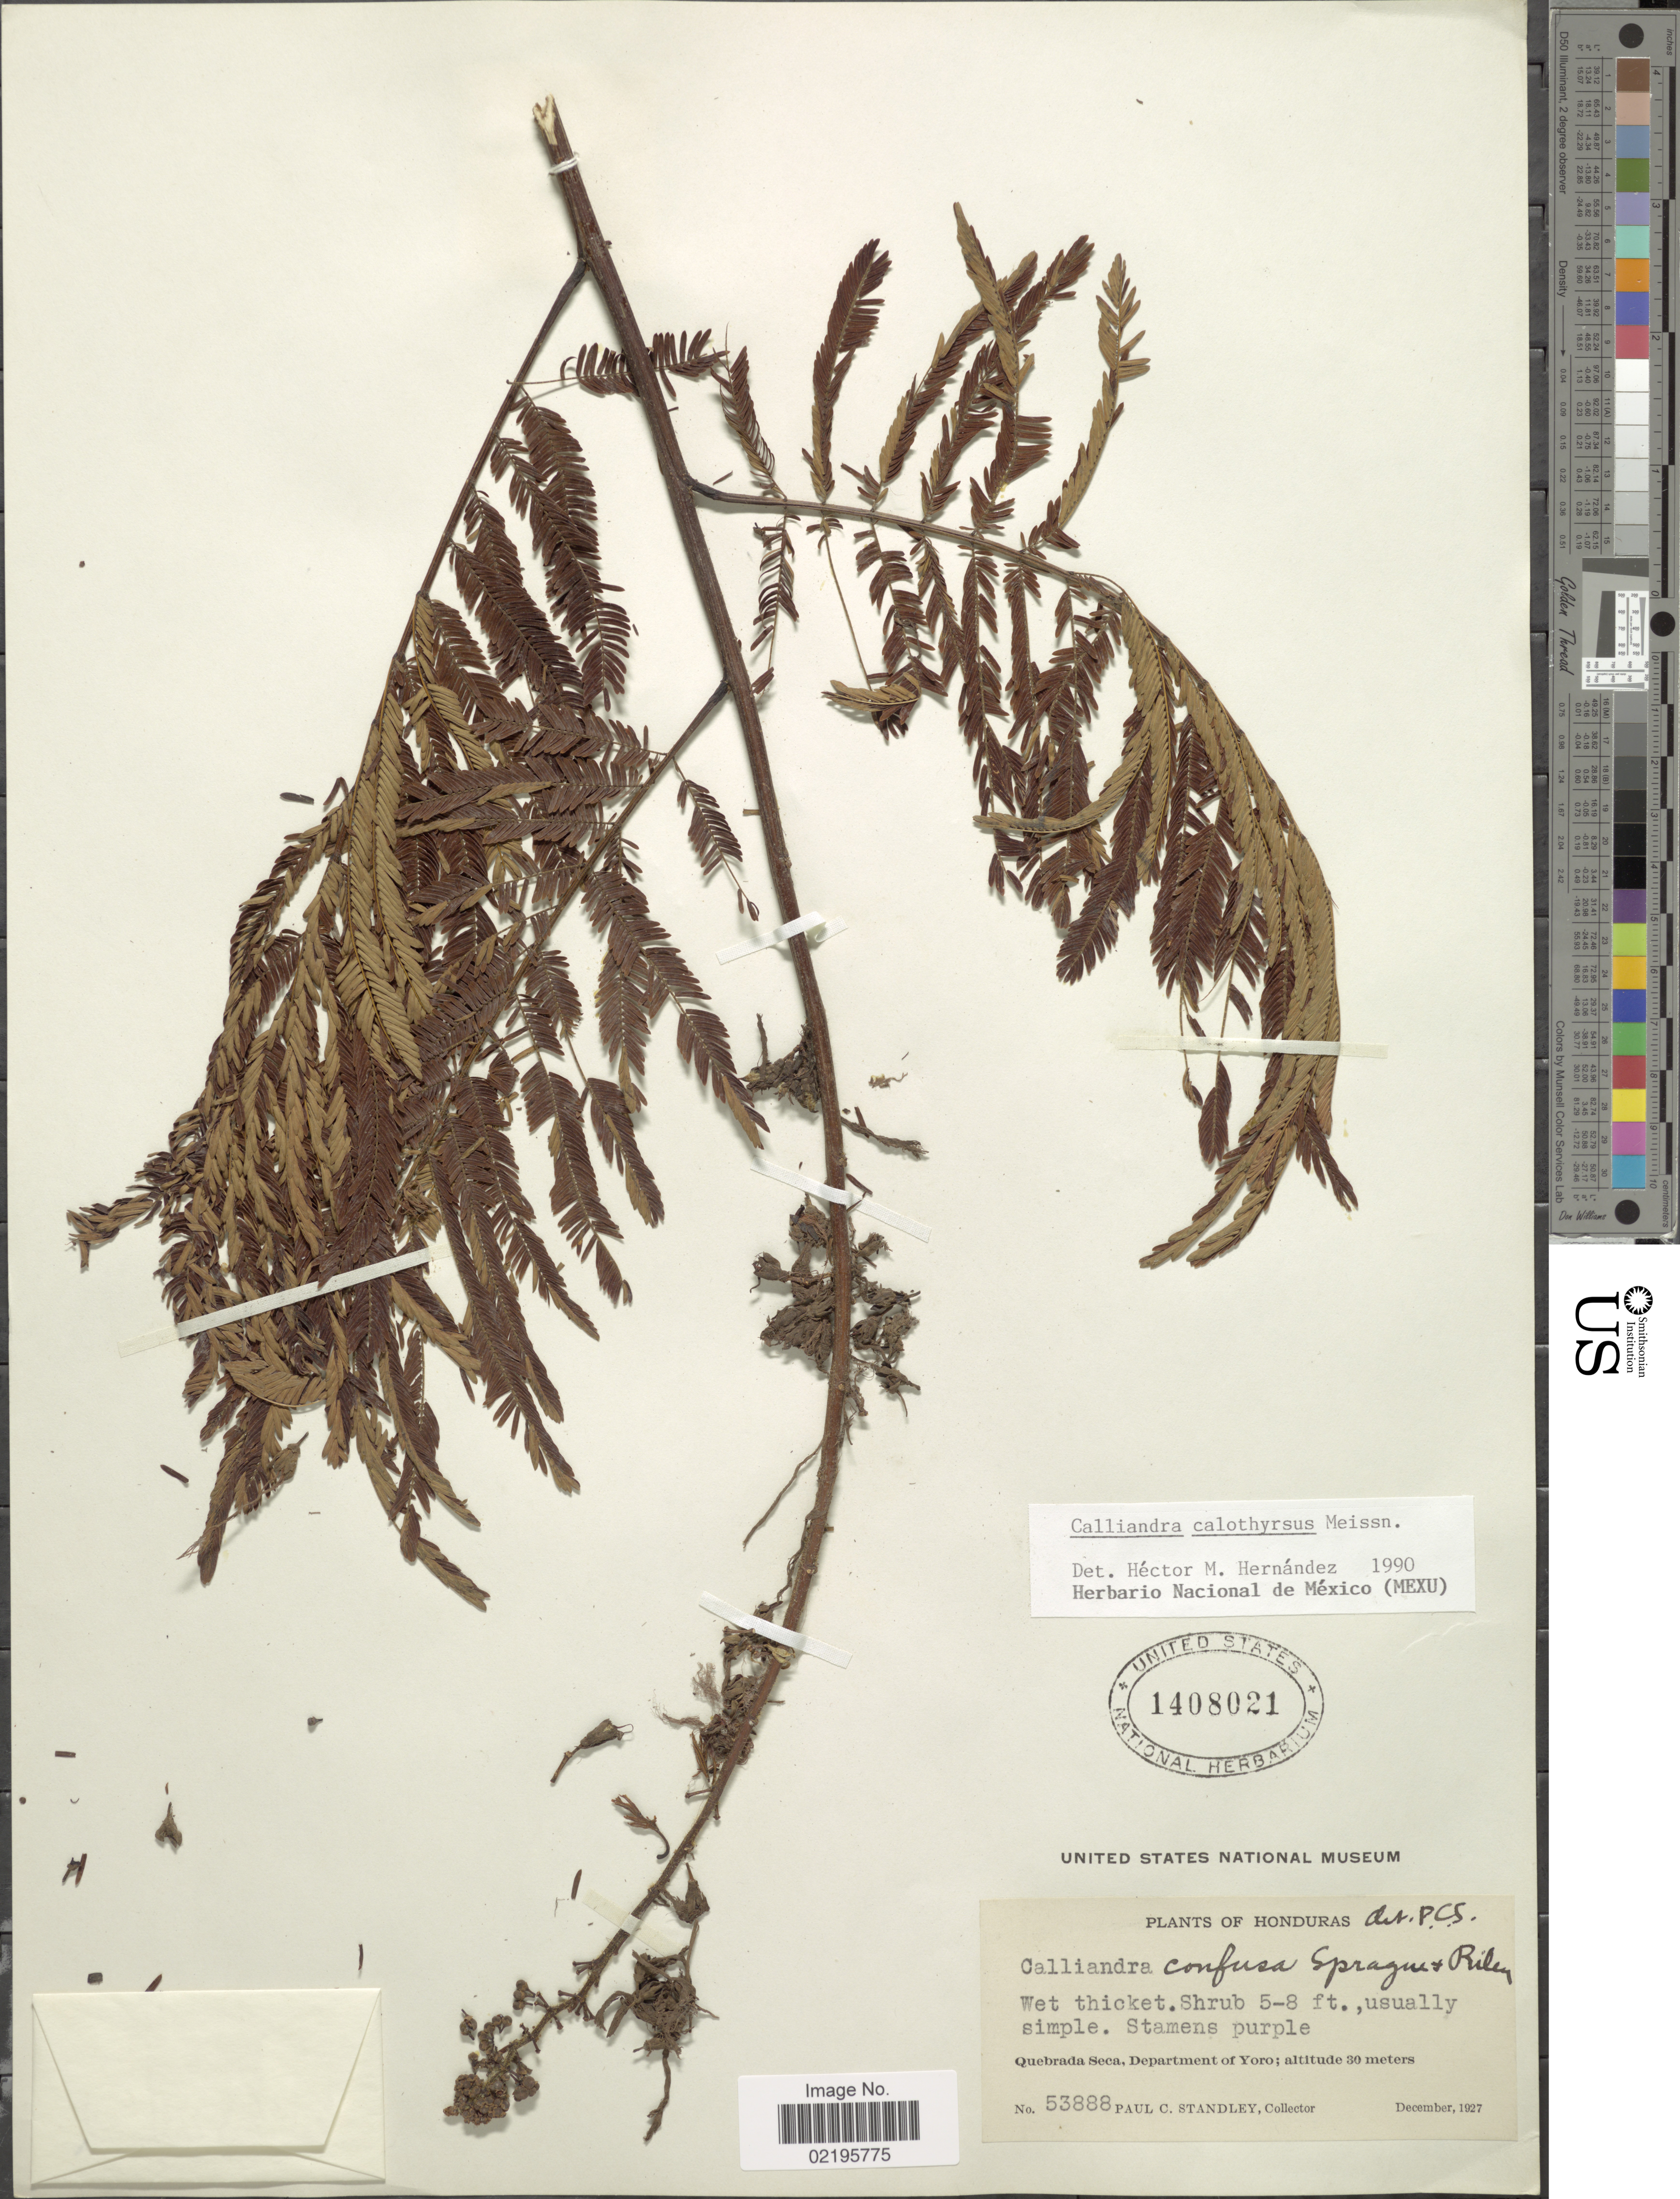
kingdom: Plantae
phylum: Tracheophyta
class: Magnoliopsida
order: Fabales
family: Fabaceae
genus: Calliandra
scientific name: Calliandra calothyrsus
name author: Meisn.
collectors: P. C. Standley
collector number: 53888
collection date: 1927-12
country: Honduras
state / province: Yoro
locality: Quebrada Seca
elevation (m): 30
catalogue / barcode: US 1408021